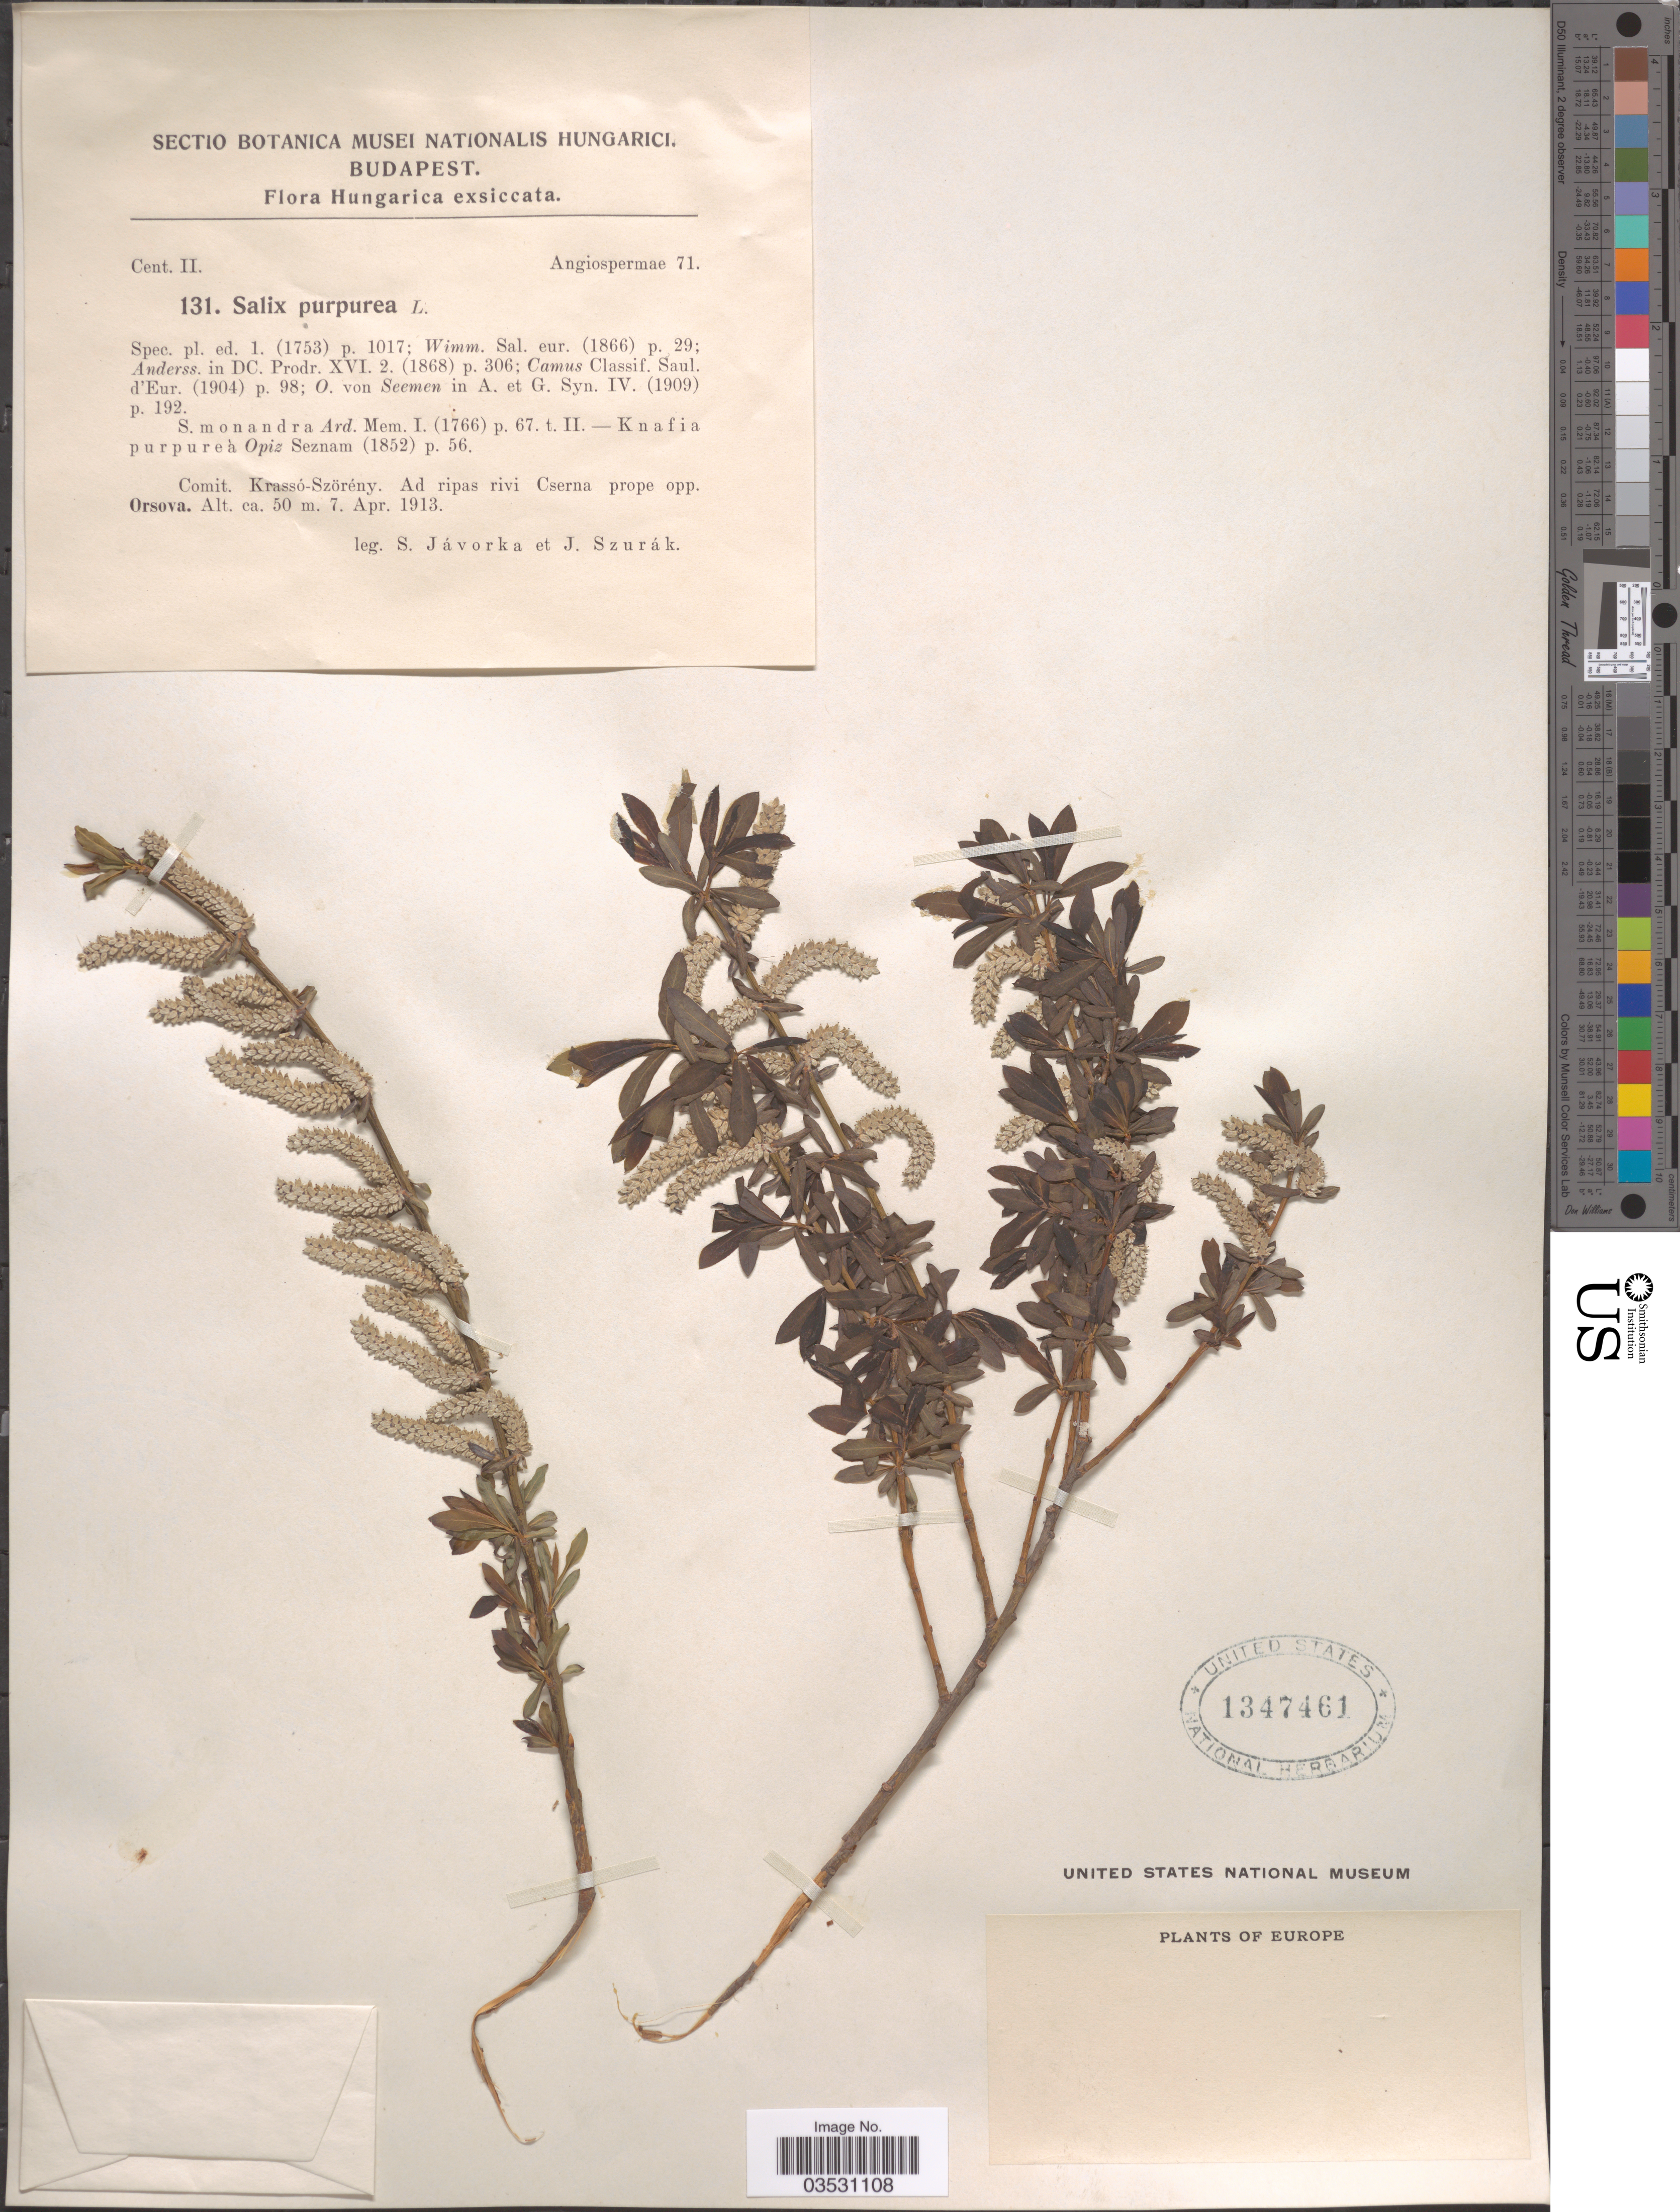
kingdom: Plantae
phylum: Tracheophyta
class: Magnoliopsida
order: Malpighiales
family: Salicaceae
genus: Salix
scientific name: Salix purpurea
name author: L.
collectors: S. Javorka & J. Szurak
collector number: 131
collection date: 1913-04-07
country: Hungary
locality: Hungarica. Comit. Krassó-Szörény. Ad ripas rivi Cserna prope opp. Orsova.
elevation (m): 50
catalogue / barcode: US 1347461